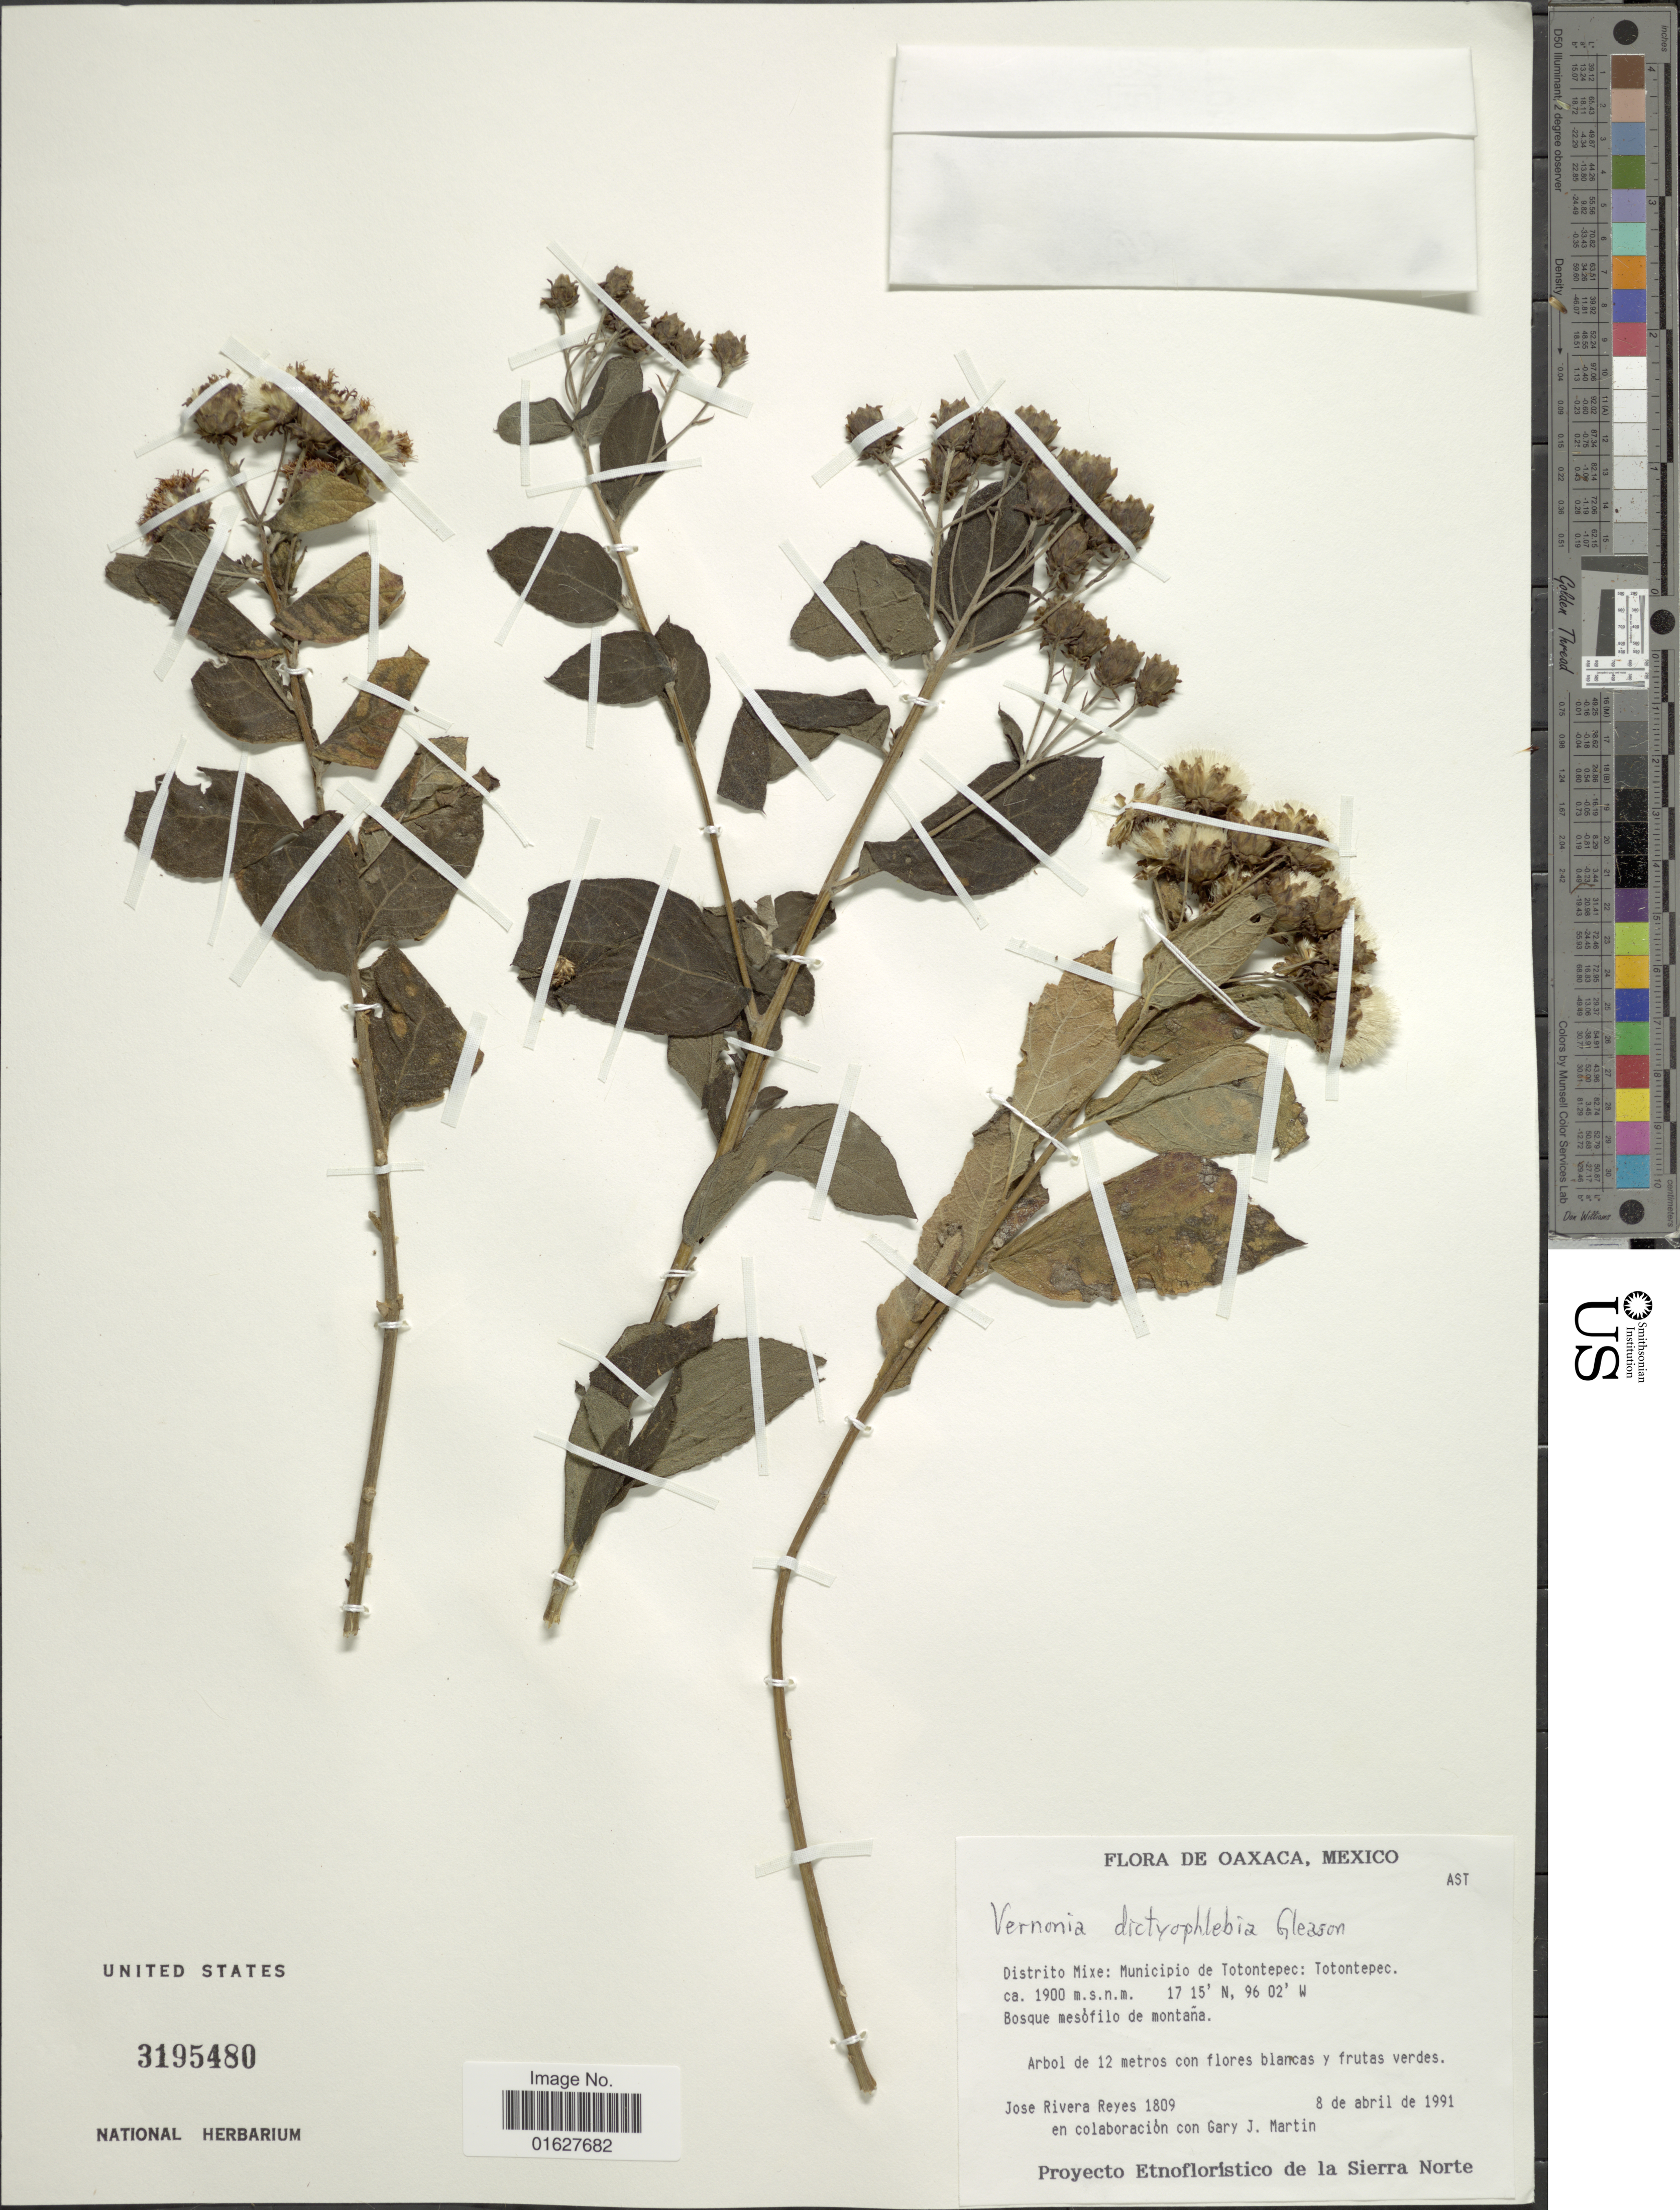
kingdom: Plantae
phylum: Tracheophyta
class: Magnoliopsida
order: Asterales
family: Asteraceae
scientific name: Vickianthus inuloides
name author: (DC.) H. Rob.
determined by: Renon, Polla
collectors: J. Reyes & G. J. Martin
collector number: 1809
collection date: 1991-04-08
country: Mexico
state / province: Oaxaca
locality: Oaxaca, México. Distrito Mixe: Municipio de Totontepec: Totontepec. Bosque mesofilo de motaña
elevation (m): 1900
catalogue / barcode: US 3195480